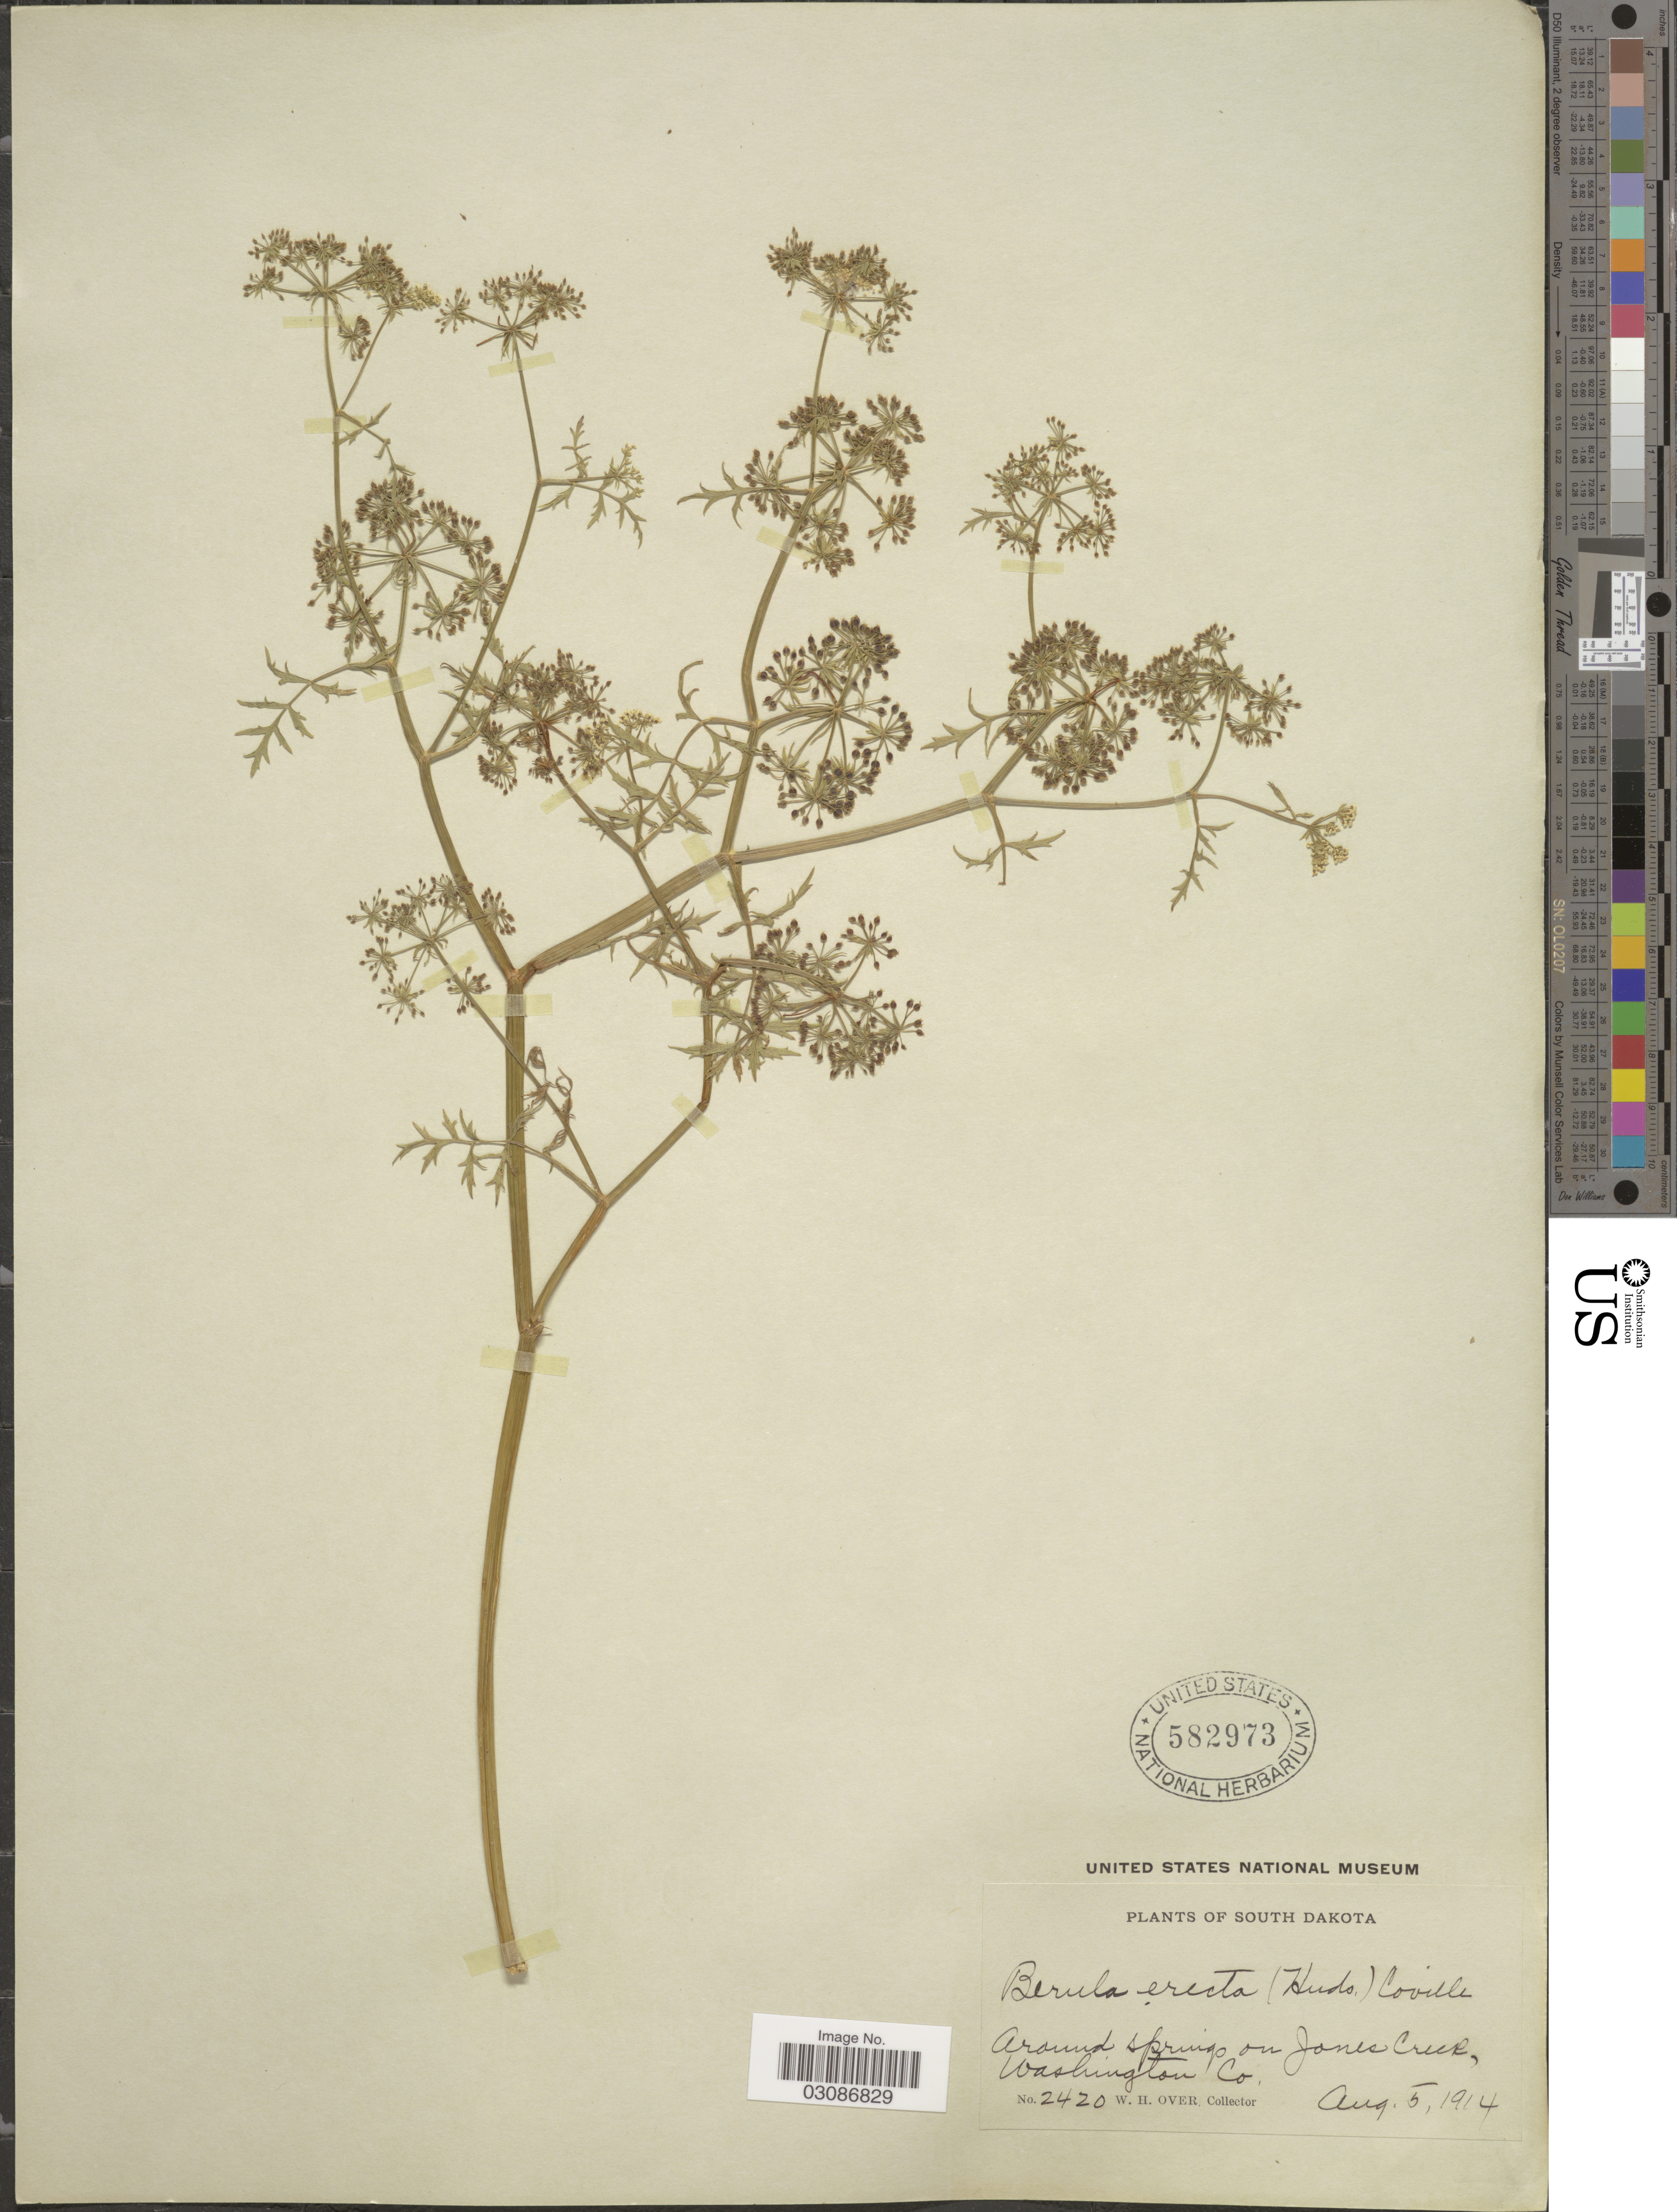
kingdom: Plantae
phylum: Tracheophyta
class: Magnoliopsida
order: Apiales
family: Apiaceae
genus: Berula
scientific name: Berula erecta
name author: (Huds.) Coville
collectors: W. Over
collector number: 2420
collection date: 1914-08-05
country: United States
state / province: South Dakota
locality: Around springs on Jones Creek, Washington Co.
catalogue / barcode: US 582973